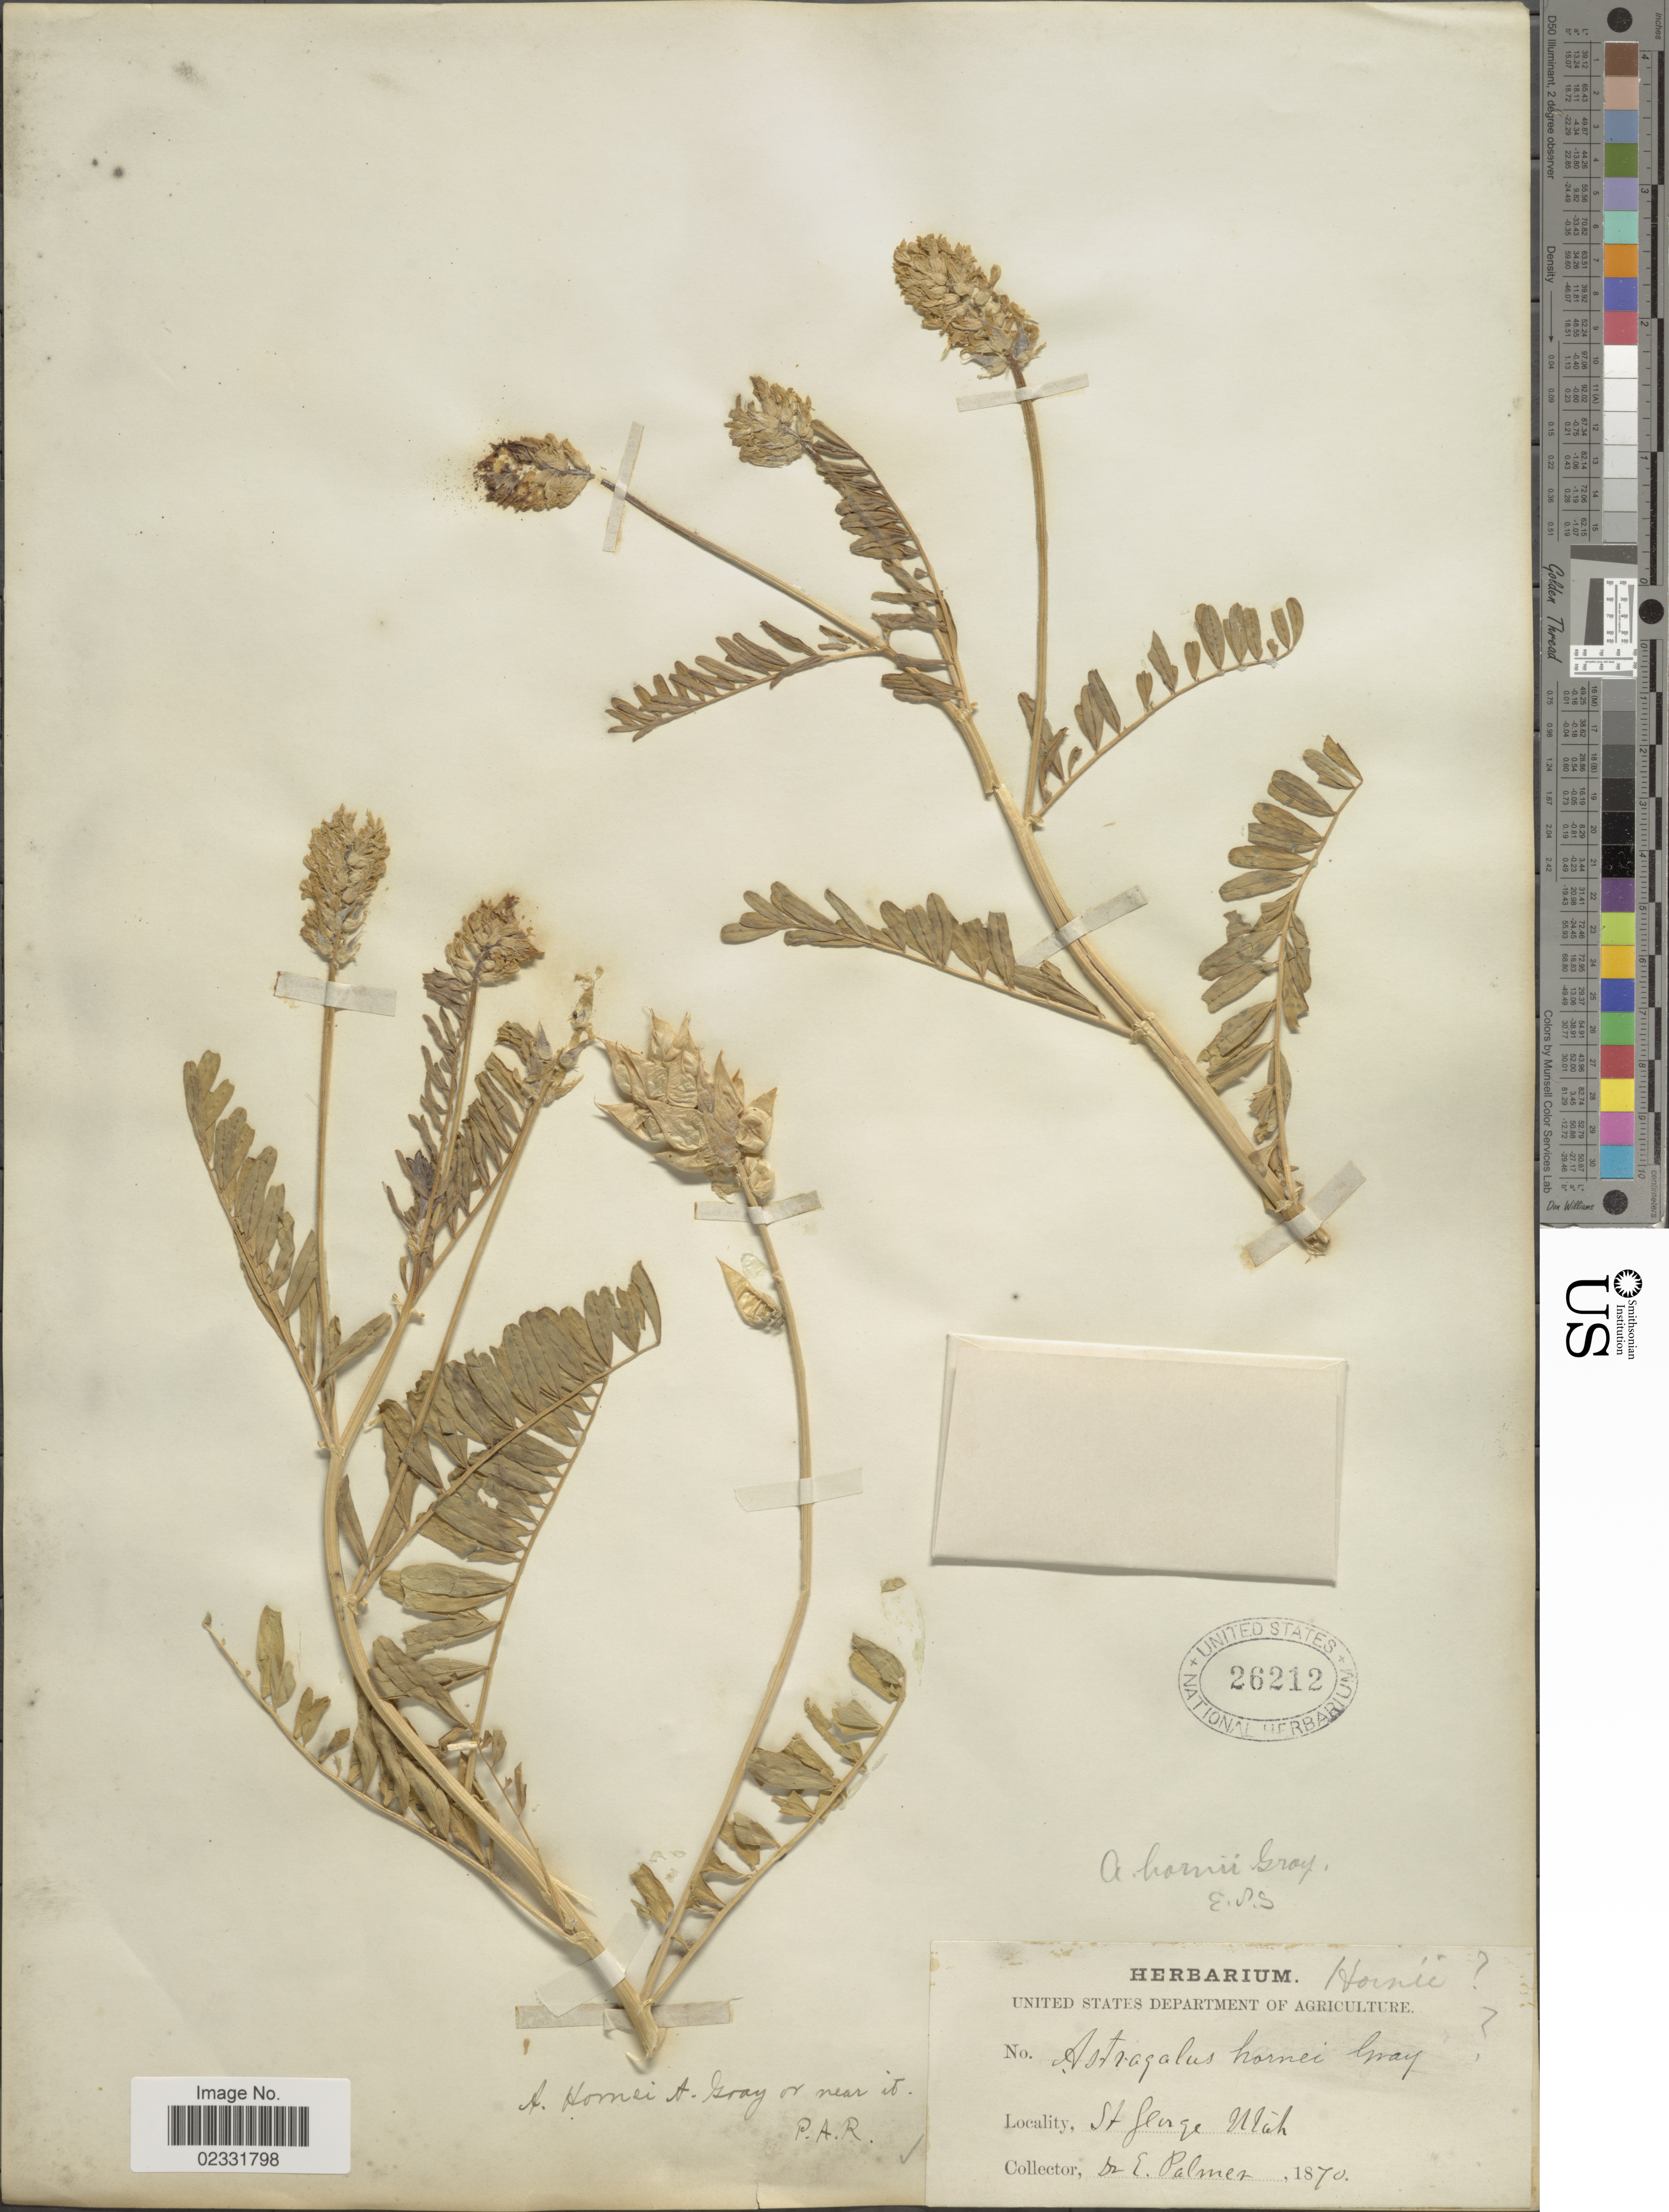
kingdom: Plantae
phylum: Tracheophyta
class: Magnoliopsida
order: Fabales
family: Fabaceae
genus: Astragalus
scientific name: Astragalus hornii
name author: A. Gray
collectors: E. Palmer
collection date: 1870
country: United States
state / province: Utah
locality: St George, Utah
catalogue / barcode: US 26212